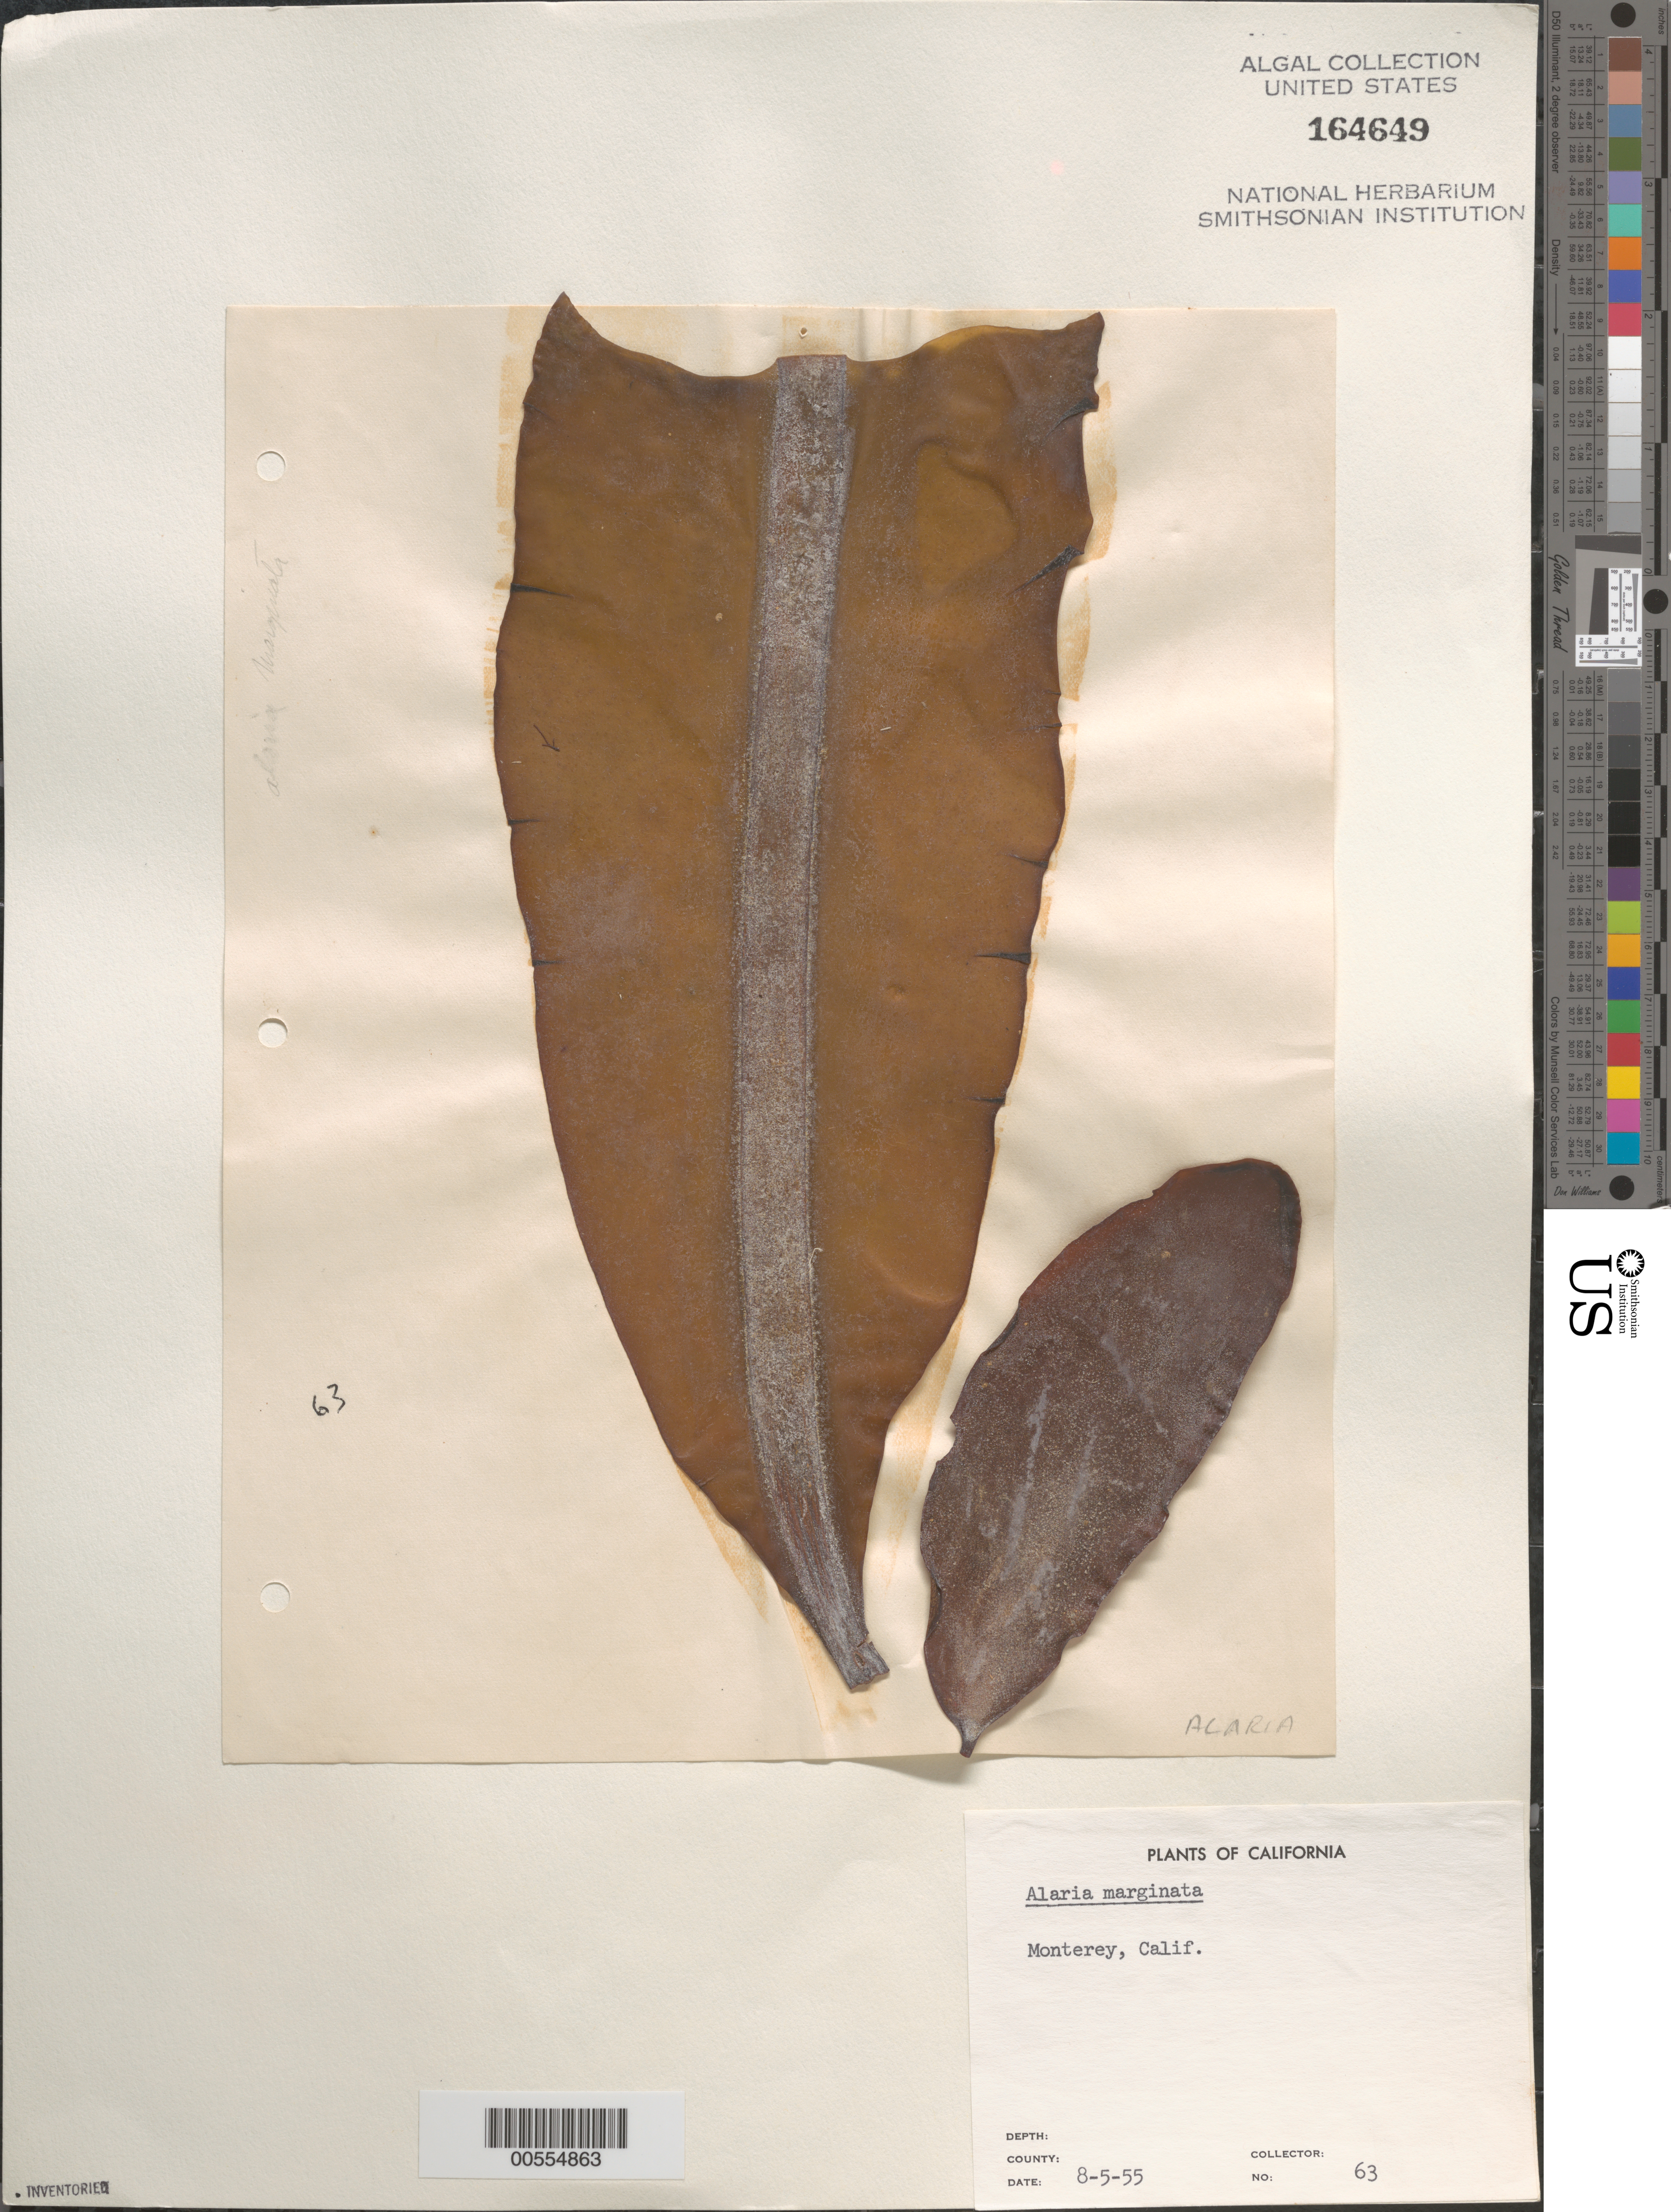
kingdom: Chromista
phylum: Ochrophyta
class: Phaeophyceae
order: Laminariales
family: Alariaceae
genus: Alaria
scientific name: Alaria marginata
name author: Ruiz & Pav.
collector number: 63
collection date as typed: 05 Aug 1955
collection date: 1955-08-05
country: United States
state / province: California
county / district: Monterey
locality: Monterey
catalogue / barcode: US 164649